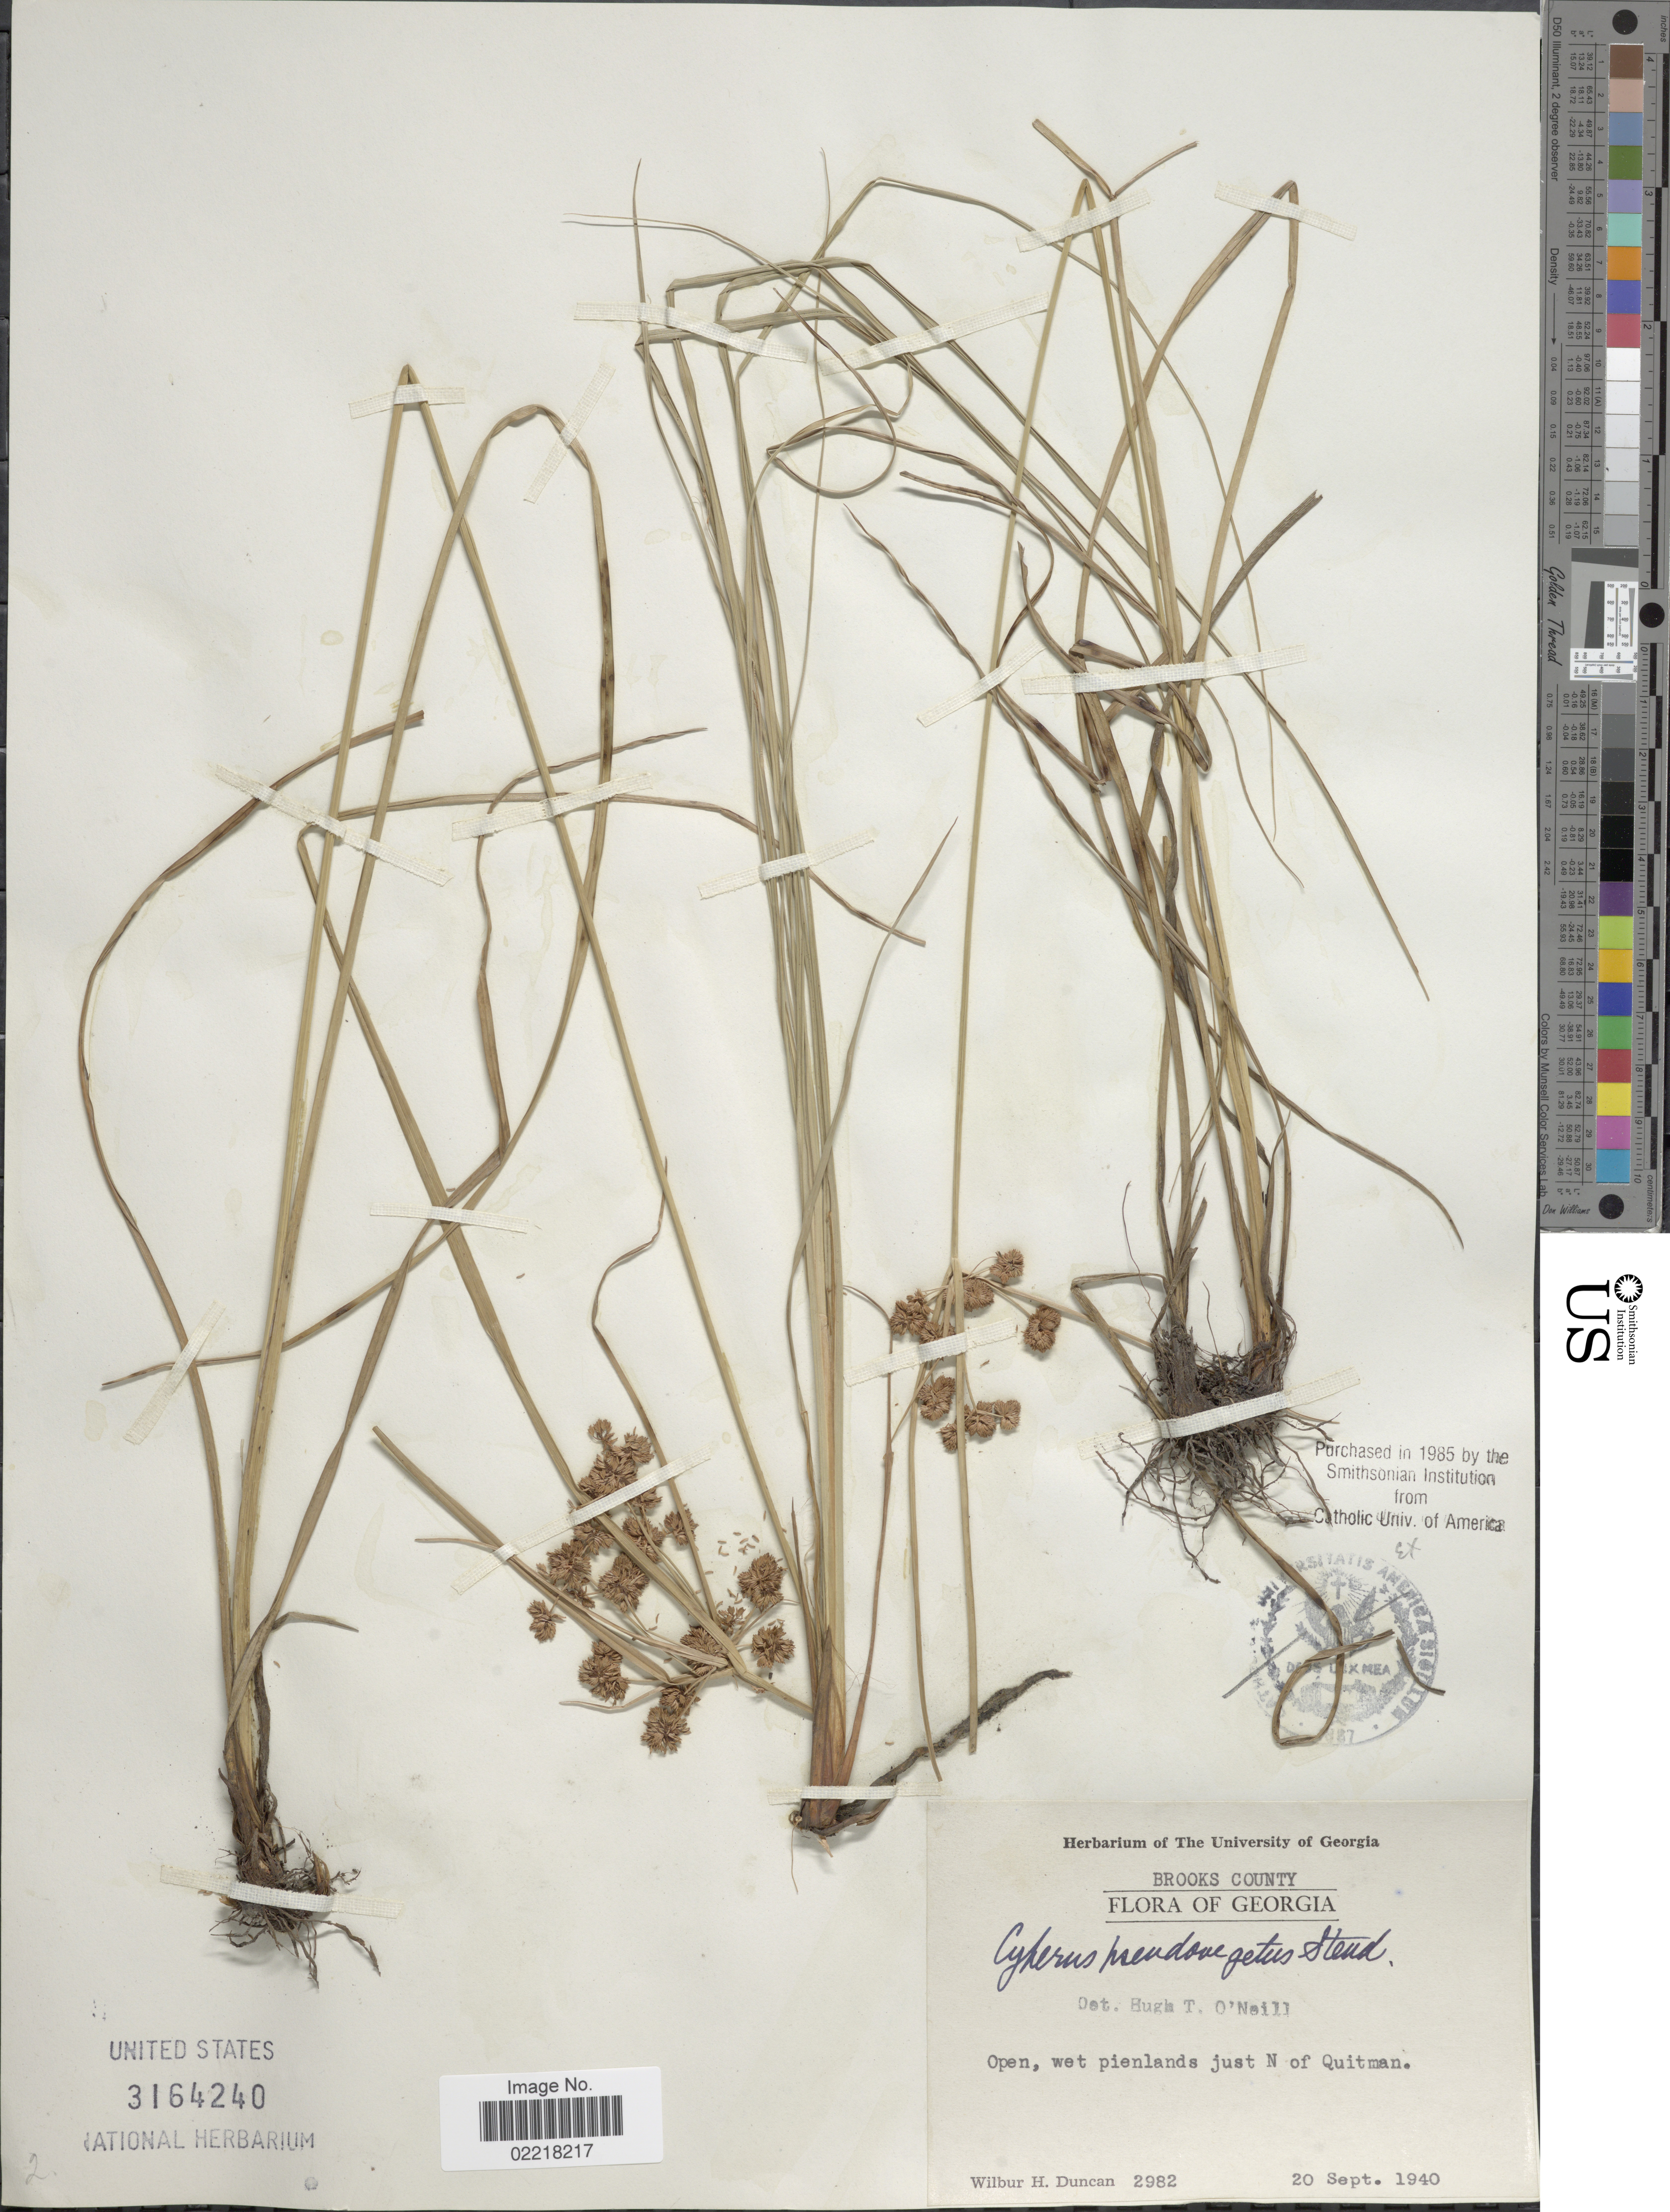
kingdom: Plantae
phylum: Tracheophyta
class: Liliopsida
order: Poales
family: Cyperaceae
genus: Cyperus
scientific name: Cyperus pseudovegetus Steud.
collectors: W. H. Duncan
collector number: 2982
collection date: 1940-09-20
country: United States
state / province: Georgia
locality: Brooks County. Open, wet pienlands just N of Quitman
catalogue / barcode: US 3164240